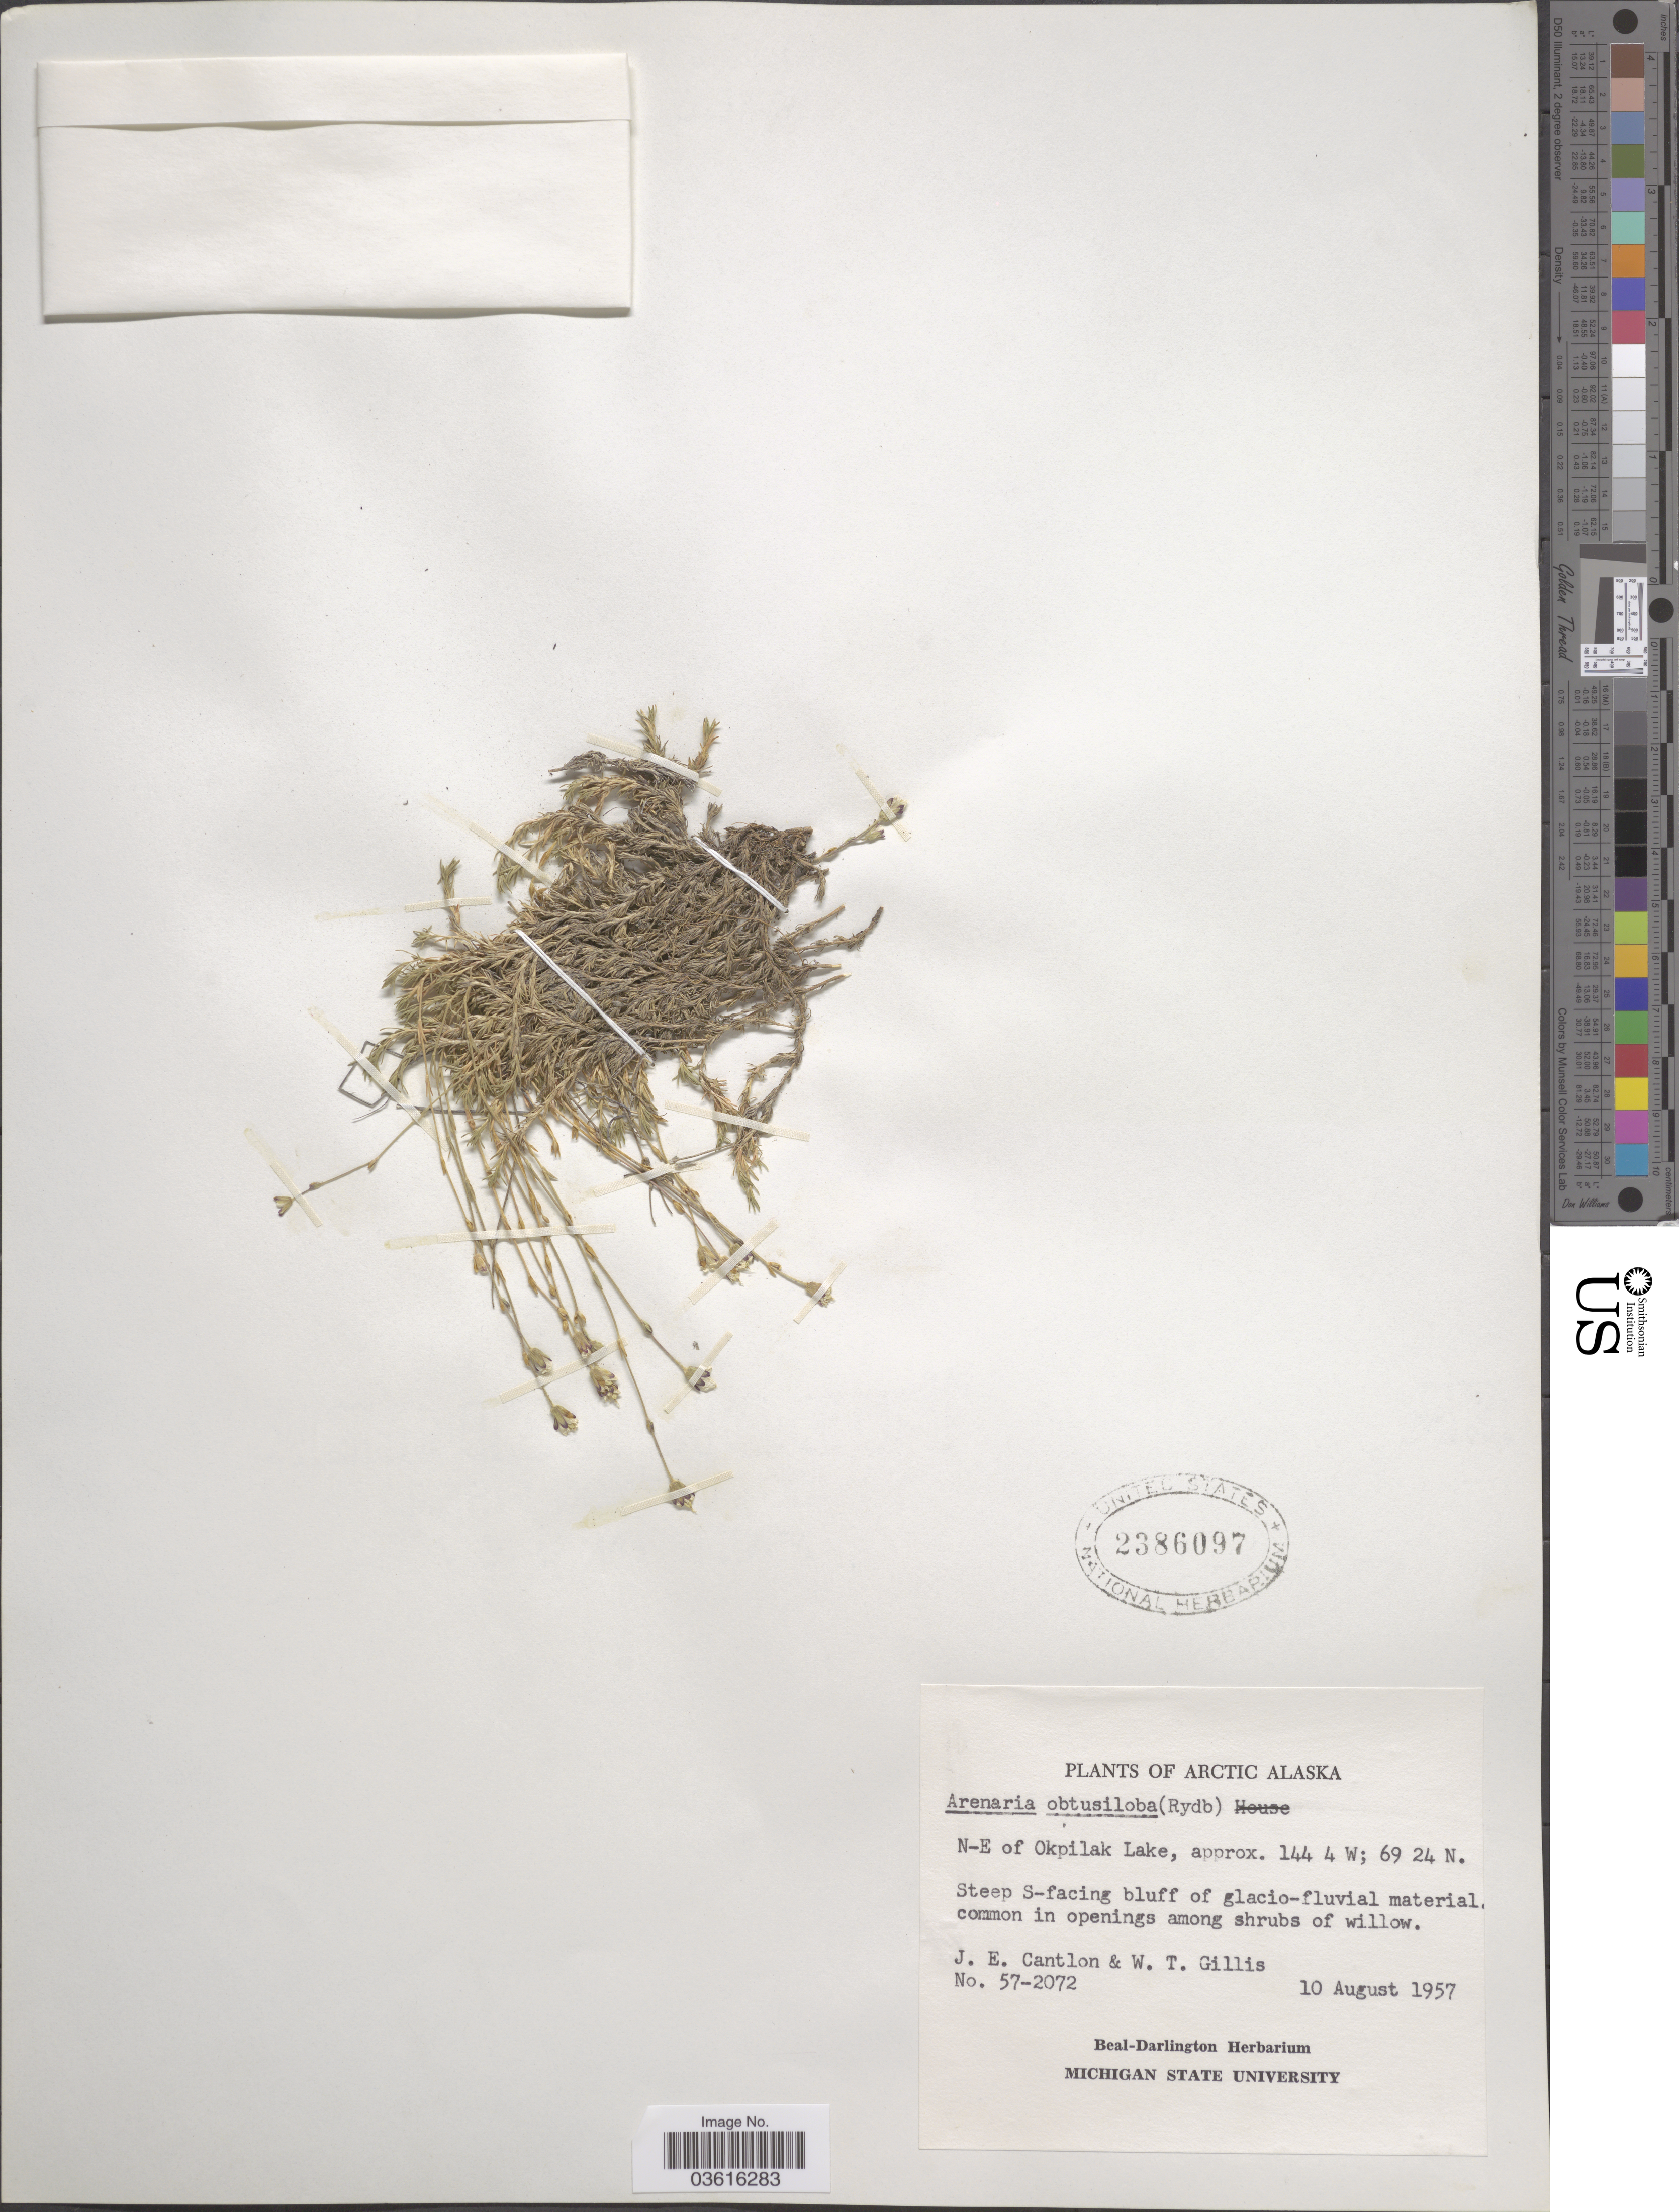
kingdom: Plantae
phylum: Tracheophyta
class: Magnoliopsida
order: Caryophyllales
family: Caryophyllaceae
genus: Cherleria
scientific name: Cherleria yukonensis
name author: (Hultén) A.J. Moore & Dillenb.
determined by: Strong, Mark T., (BOT), Smithsonian Institution - National Museum of Natural History (UNITED STATES)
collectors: J. Cantlon & W. T. Gillis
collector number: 57-2072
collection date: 1957-08-10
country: United States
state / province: Alaska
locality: Arctic Alaska. N-E of Okpilak Lake. Steep S-facing bluff of glacio-fluvial material.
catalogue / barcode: US 2386097